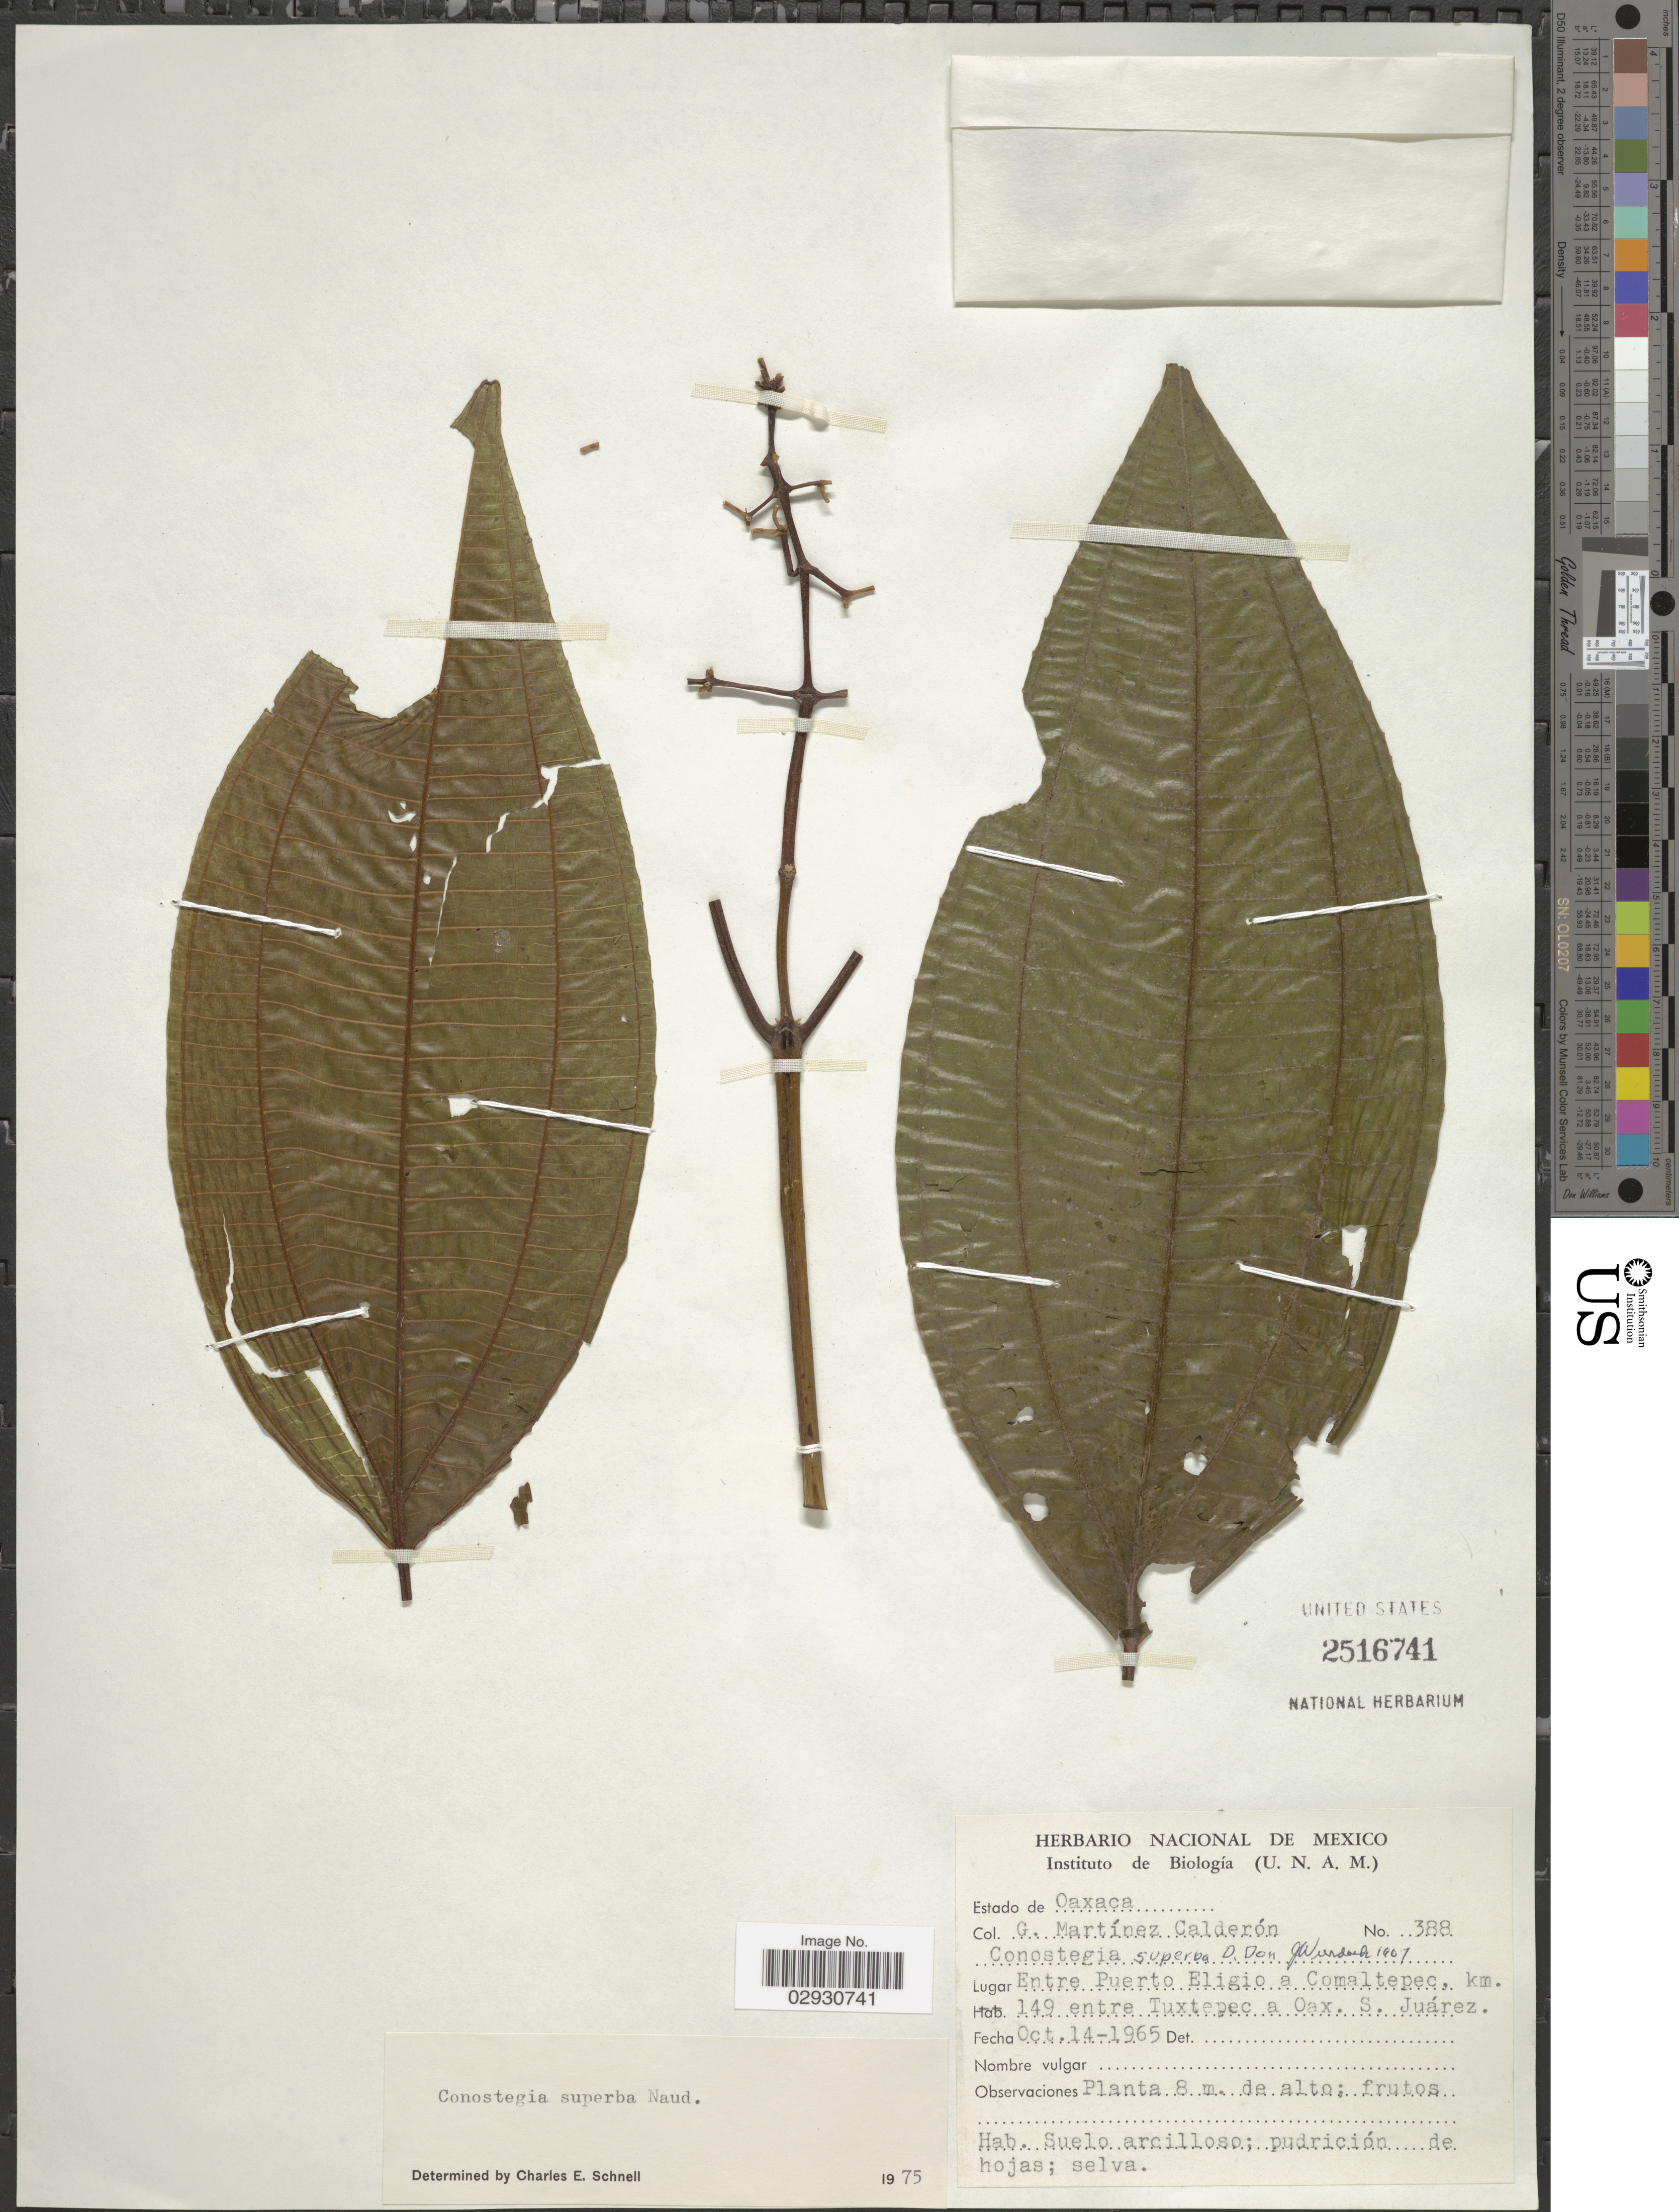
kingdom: Plantae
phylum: Tracheophyta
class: Magnoliopsida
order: Myrtales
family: Melastomataceae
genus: Conostegia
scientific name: Conostegia superba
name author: Naudin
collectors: G. Martínez Calderón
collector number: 388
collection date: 1965-10-14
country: Mexico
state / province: Oaxaca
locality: Estado de Oaxaca. Entre Puerto Eligio a Comaltepec, km. 149 entre Tuxtepec a Oax. S. Juárez.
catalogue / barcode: US 2516741